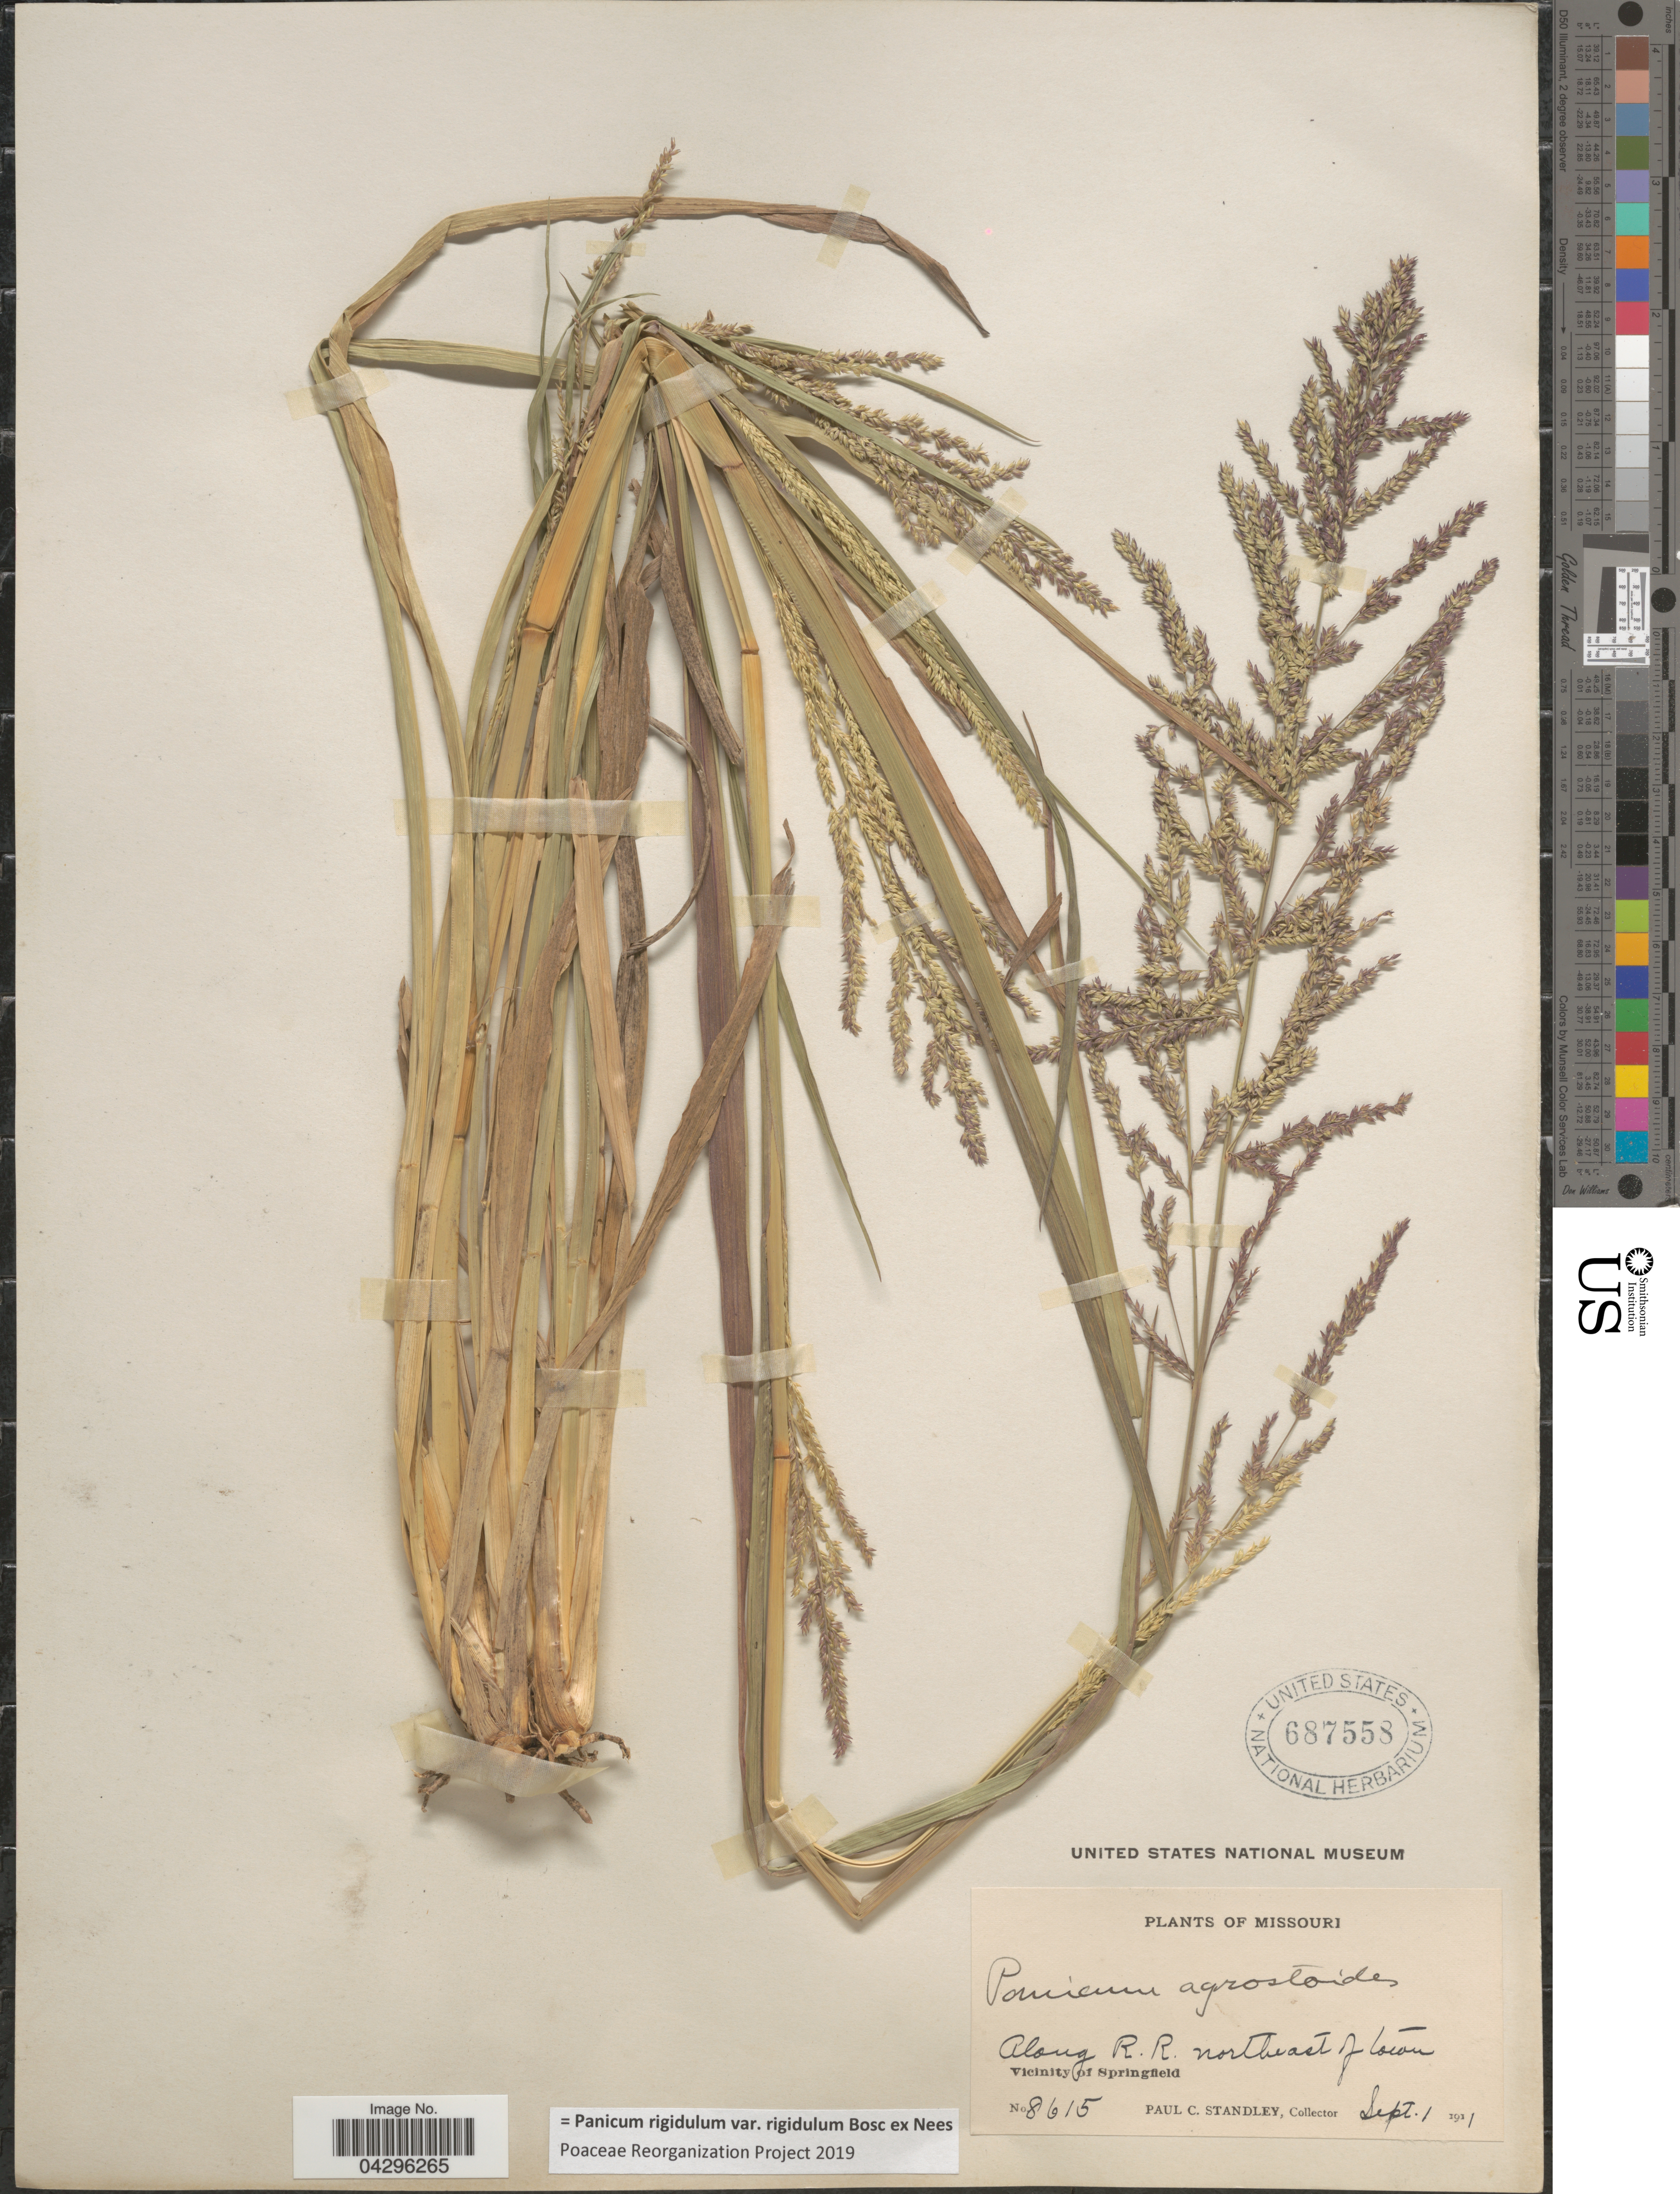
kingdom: Plantae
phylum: Tracheophyta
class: Liliopsida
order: Poales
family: Poaceae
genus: Panicum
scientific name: Panicum rigidulum var. rigidulum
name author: Bosc ex Nees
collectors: P. C. Standley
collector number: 8615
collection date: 1911-09-01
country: United States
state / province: Missouri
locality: Along R.R. northeast of town. Vicinity of Springfield.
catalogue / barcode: US 687558